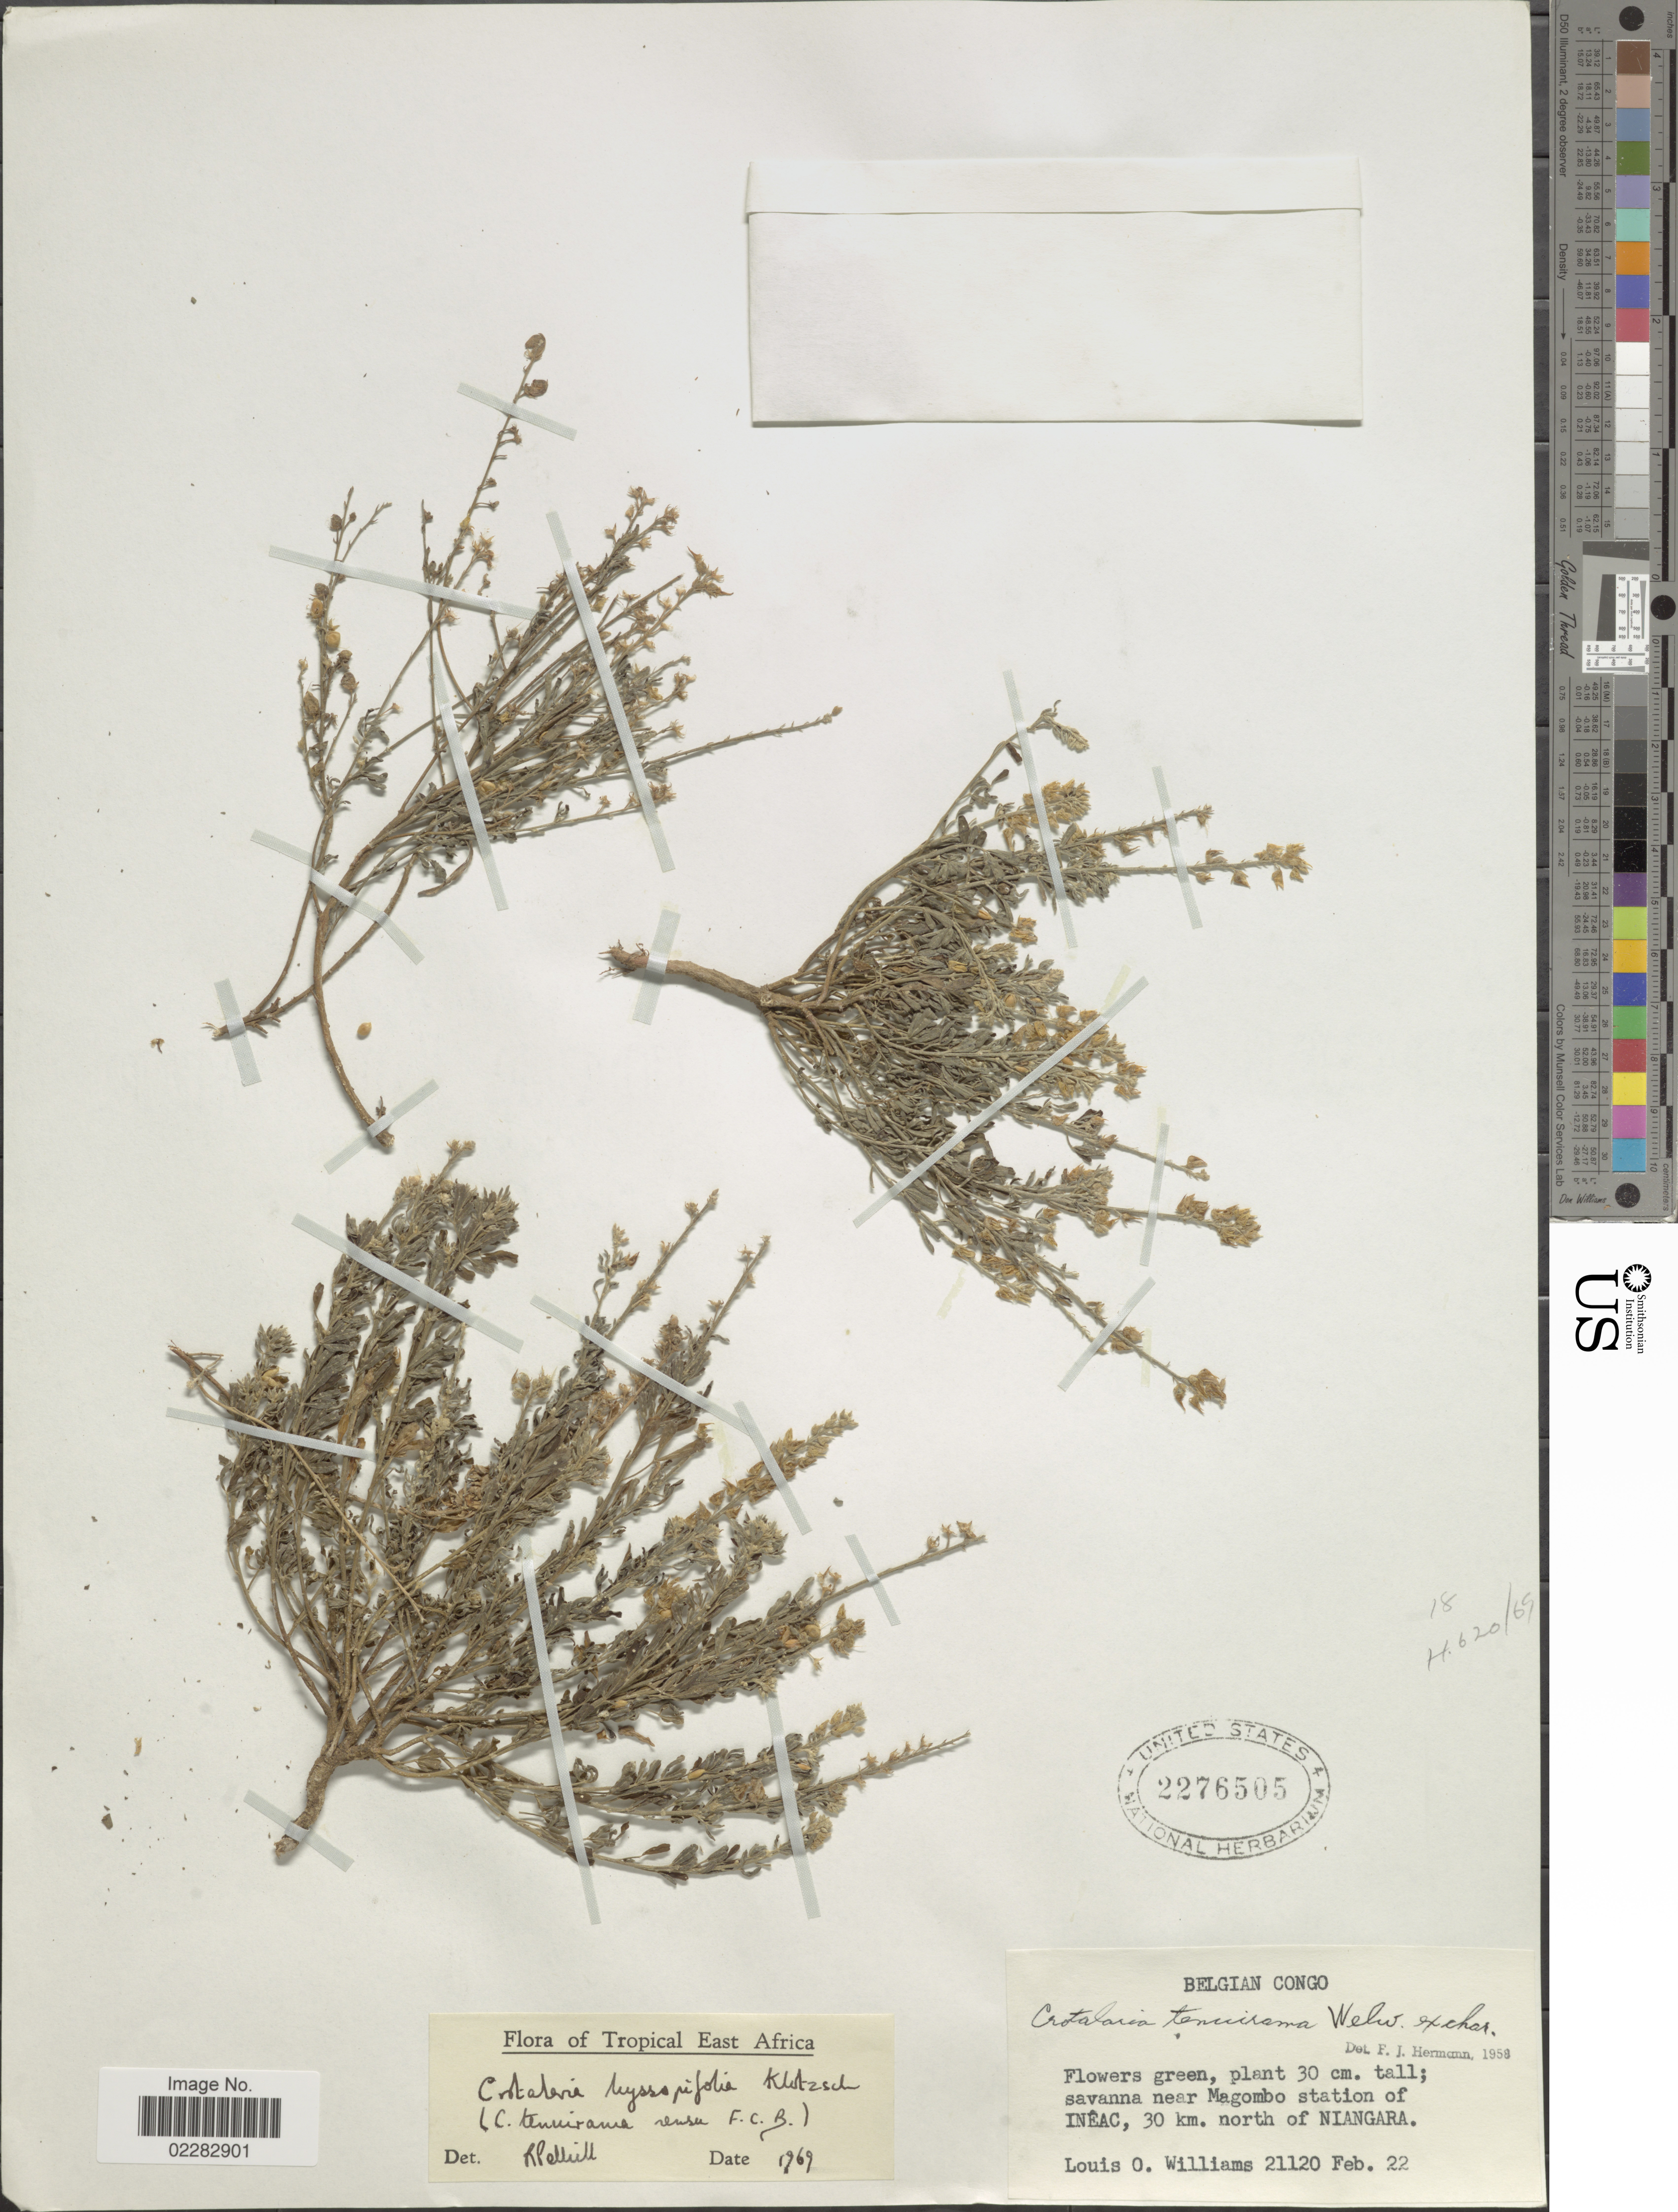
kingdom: Plantae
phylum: Tracheophyta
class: Magnoliopsida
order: Fabales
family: Fabaceae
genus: Crotalaria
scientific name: Crotalaria hyssopifolia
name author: Klotzsch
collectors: L. O. Williams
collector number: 21120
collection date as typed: Transcribed d/m/y: /2/22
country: Congo, Democratic Republic of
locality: Savanna near Magombo station of Ineac, 30 km. north of Niangara.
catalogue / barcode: US 2276505